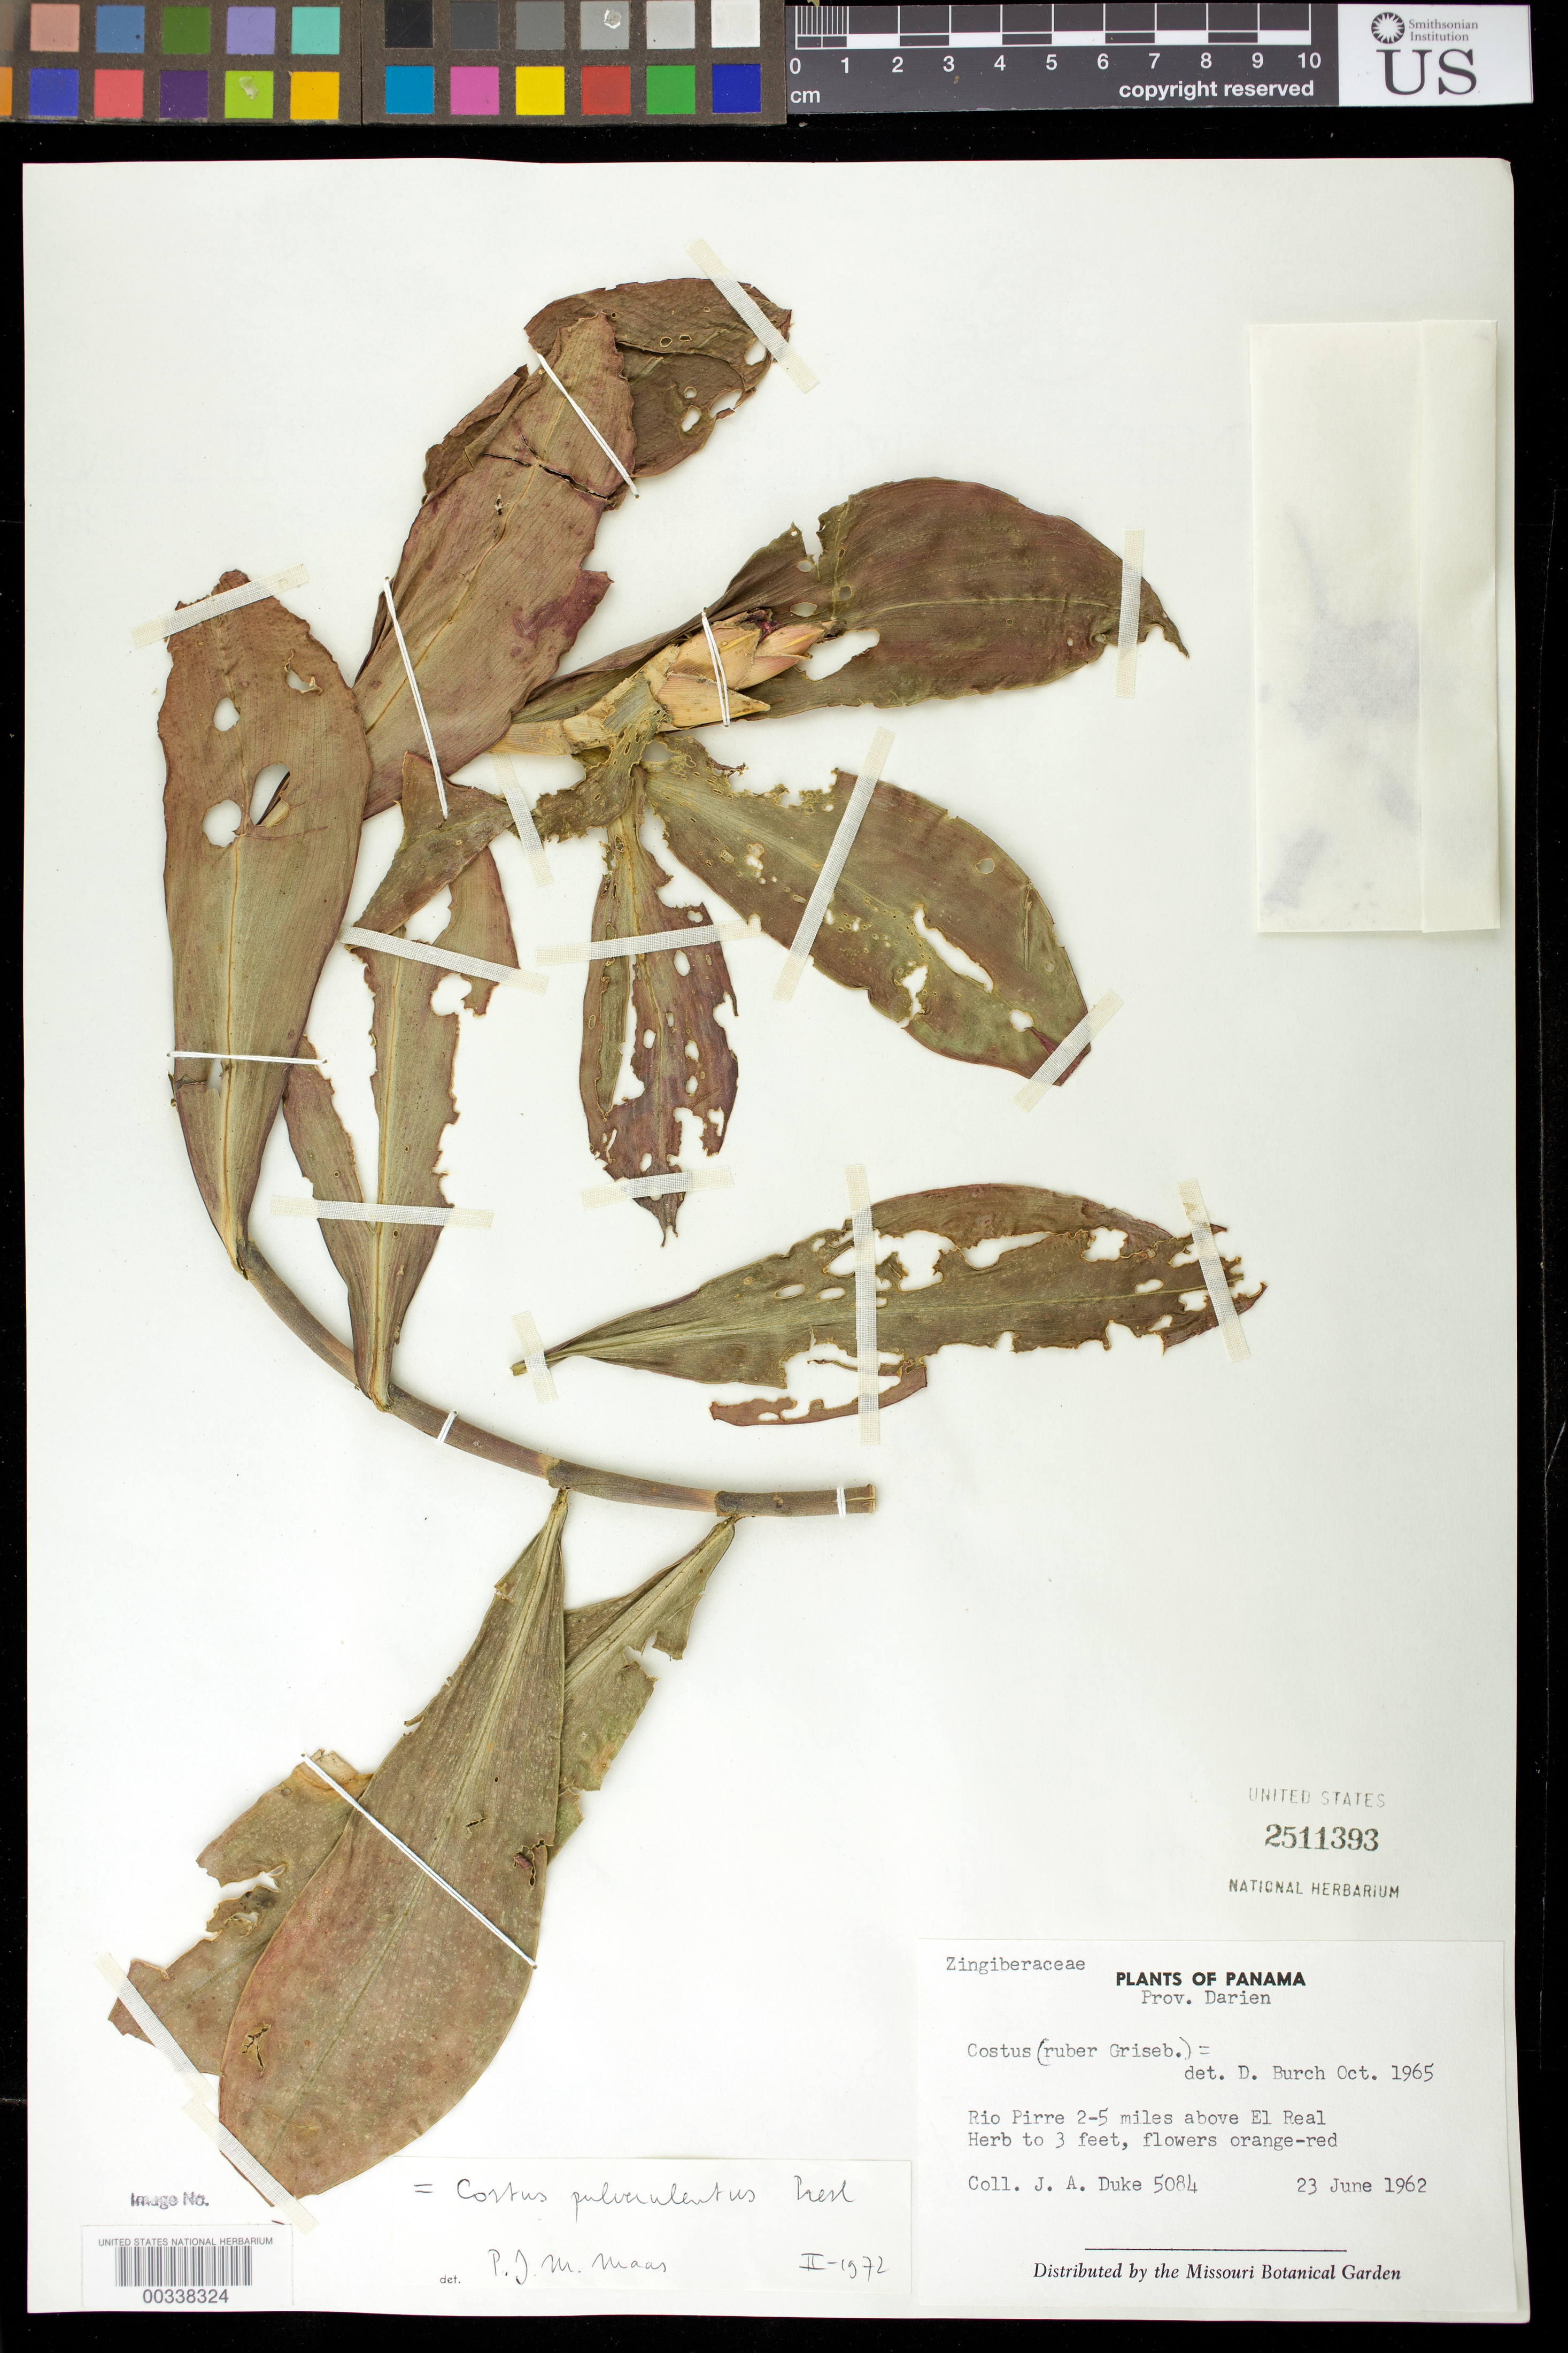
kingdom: Plantae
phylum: Tracheophyta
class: Liliopsida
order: Zingiberales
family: Costaceae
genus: Costus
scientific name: Costus pulverulentus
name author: C. Presl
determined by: Maas, Paul J. M.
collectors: J. A. Duke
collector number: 5084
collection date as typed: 23 Jun 1962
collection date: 1962-06-23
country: Panama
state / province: Darién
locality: Rio Pirre 2-5 mi above el Real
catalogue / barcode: US 2511393